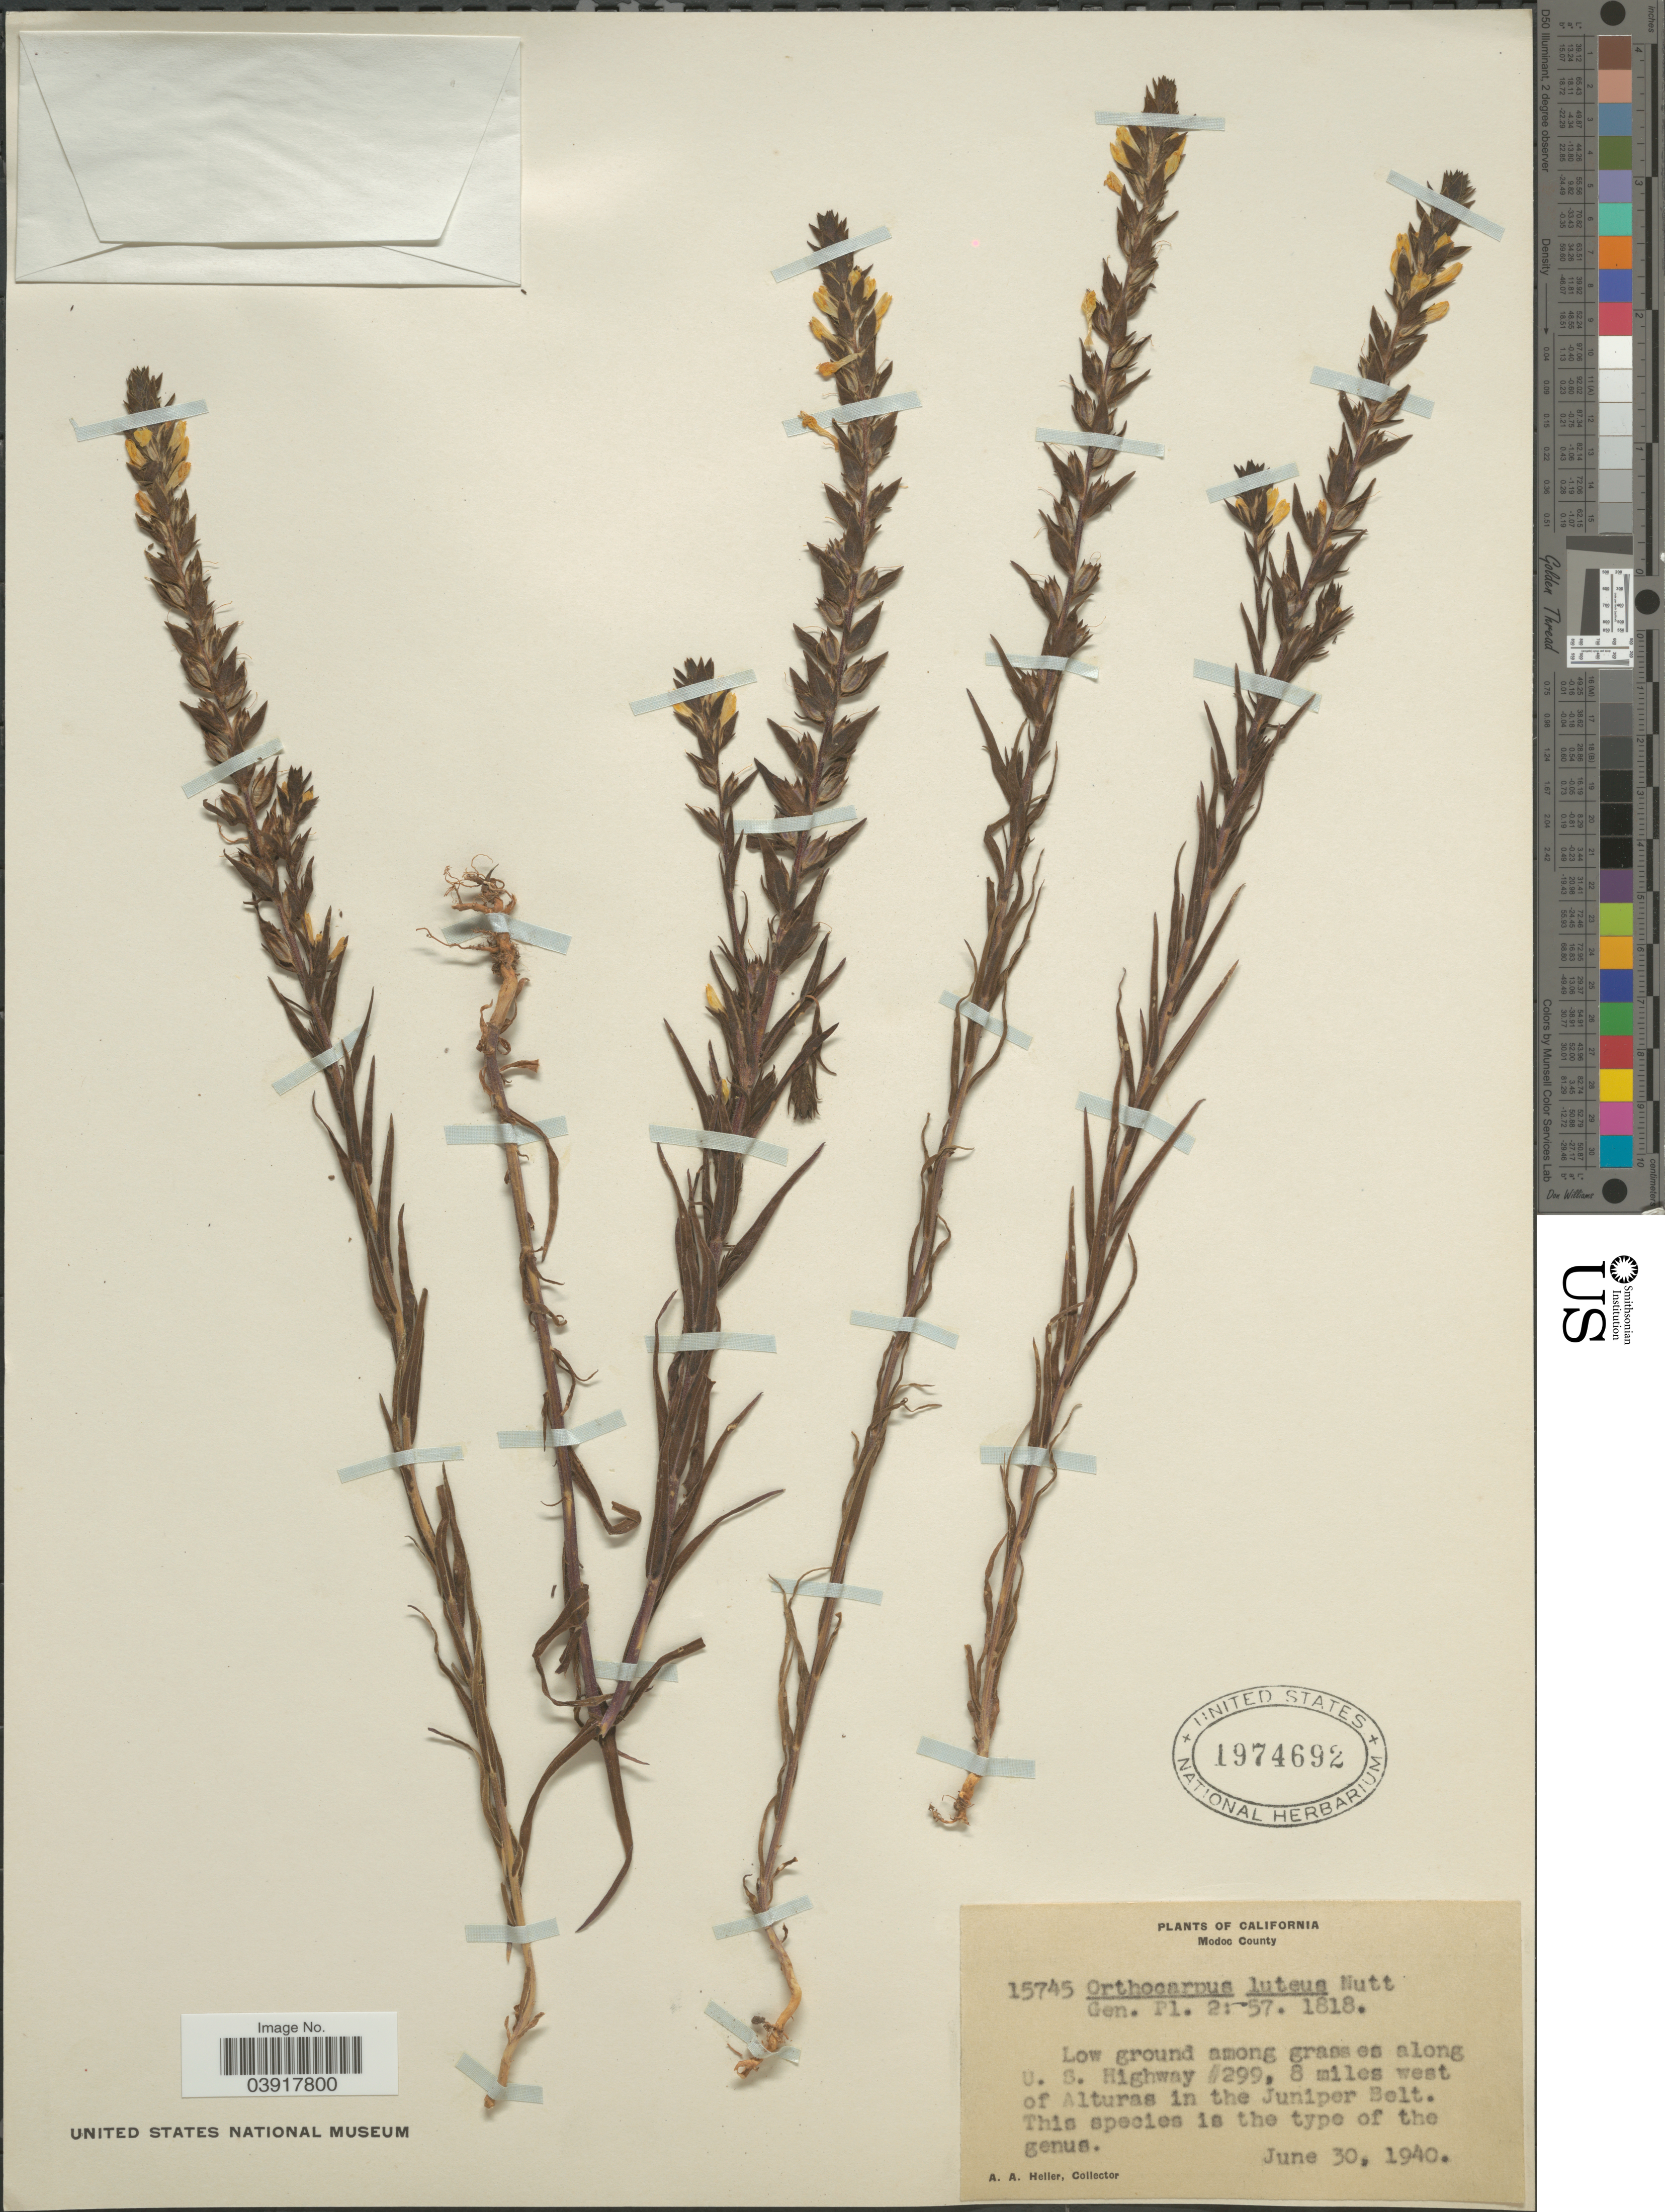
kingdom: Plantae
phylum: Tracheophyta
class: Magnoliopsida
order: Lamiales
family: Orobanchaceae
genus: Orthocarpus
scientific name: Orthocarpus luteus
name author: Nutt.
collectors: A. A. Heller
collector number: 15745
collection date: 1940-06-30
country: United States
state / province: California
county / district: Modoc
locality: Modoc County. Along U. S. Highway #299, 8 miles west of Alturas in the Juniper Belt.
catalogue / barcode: US 1974692